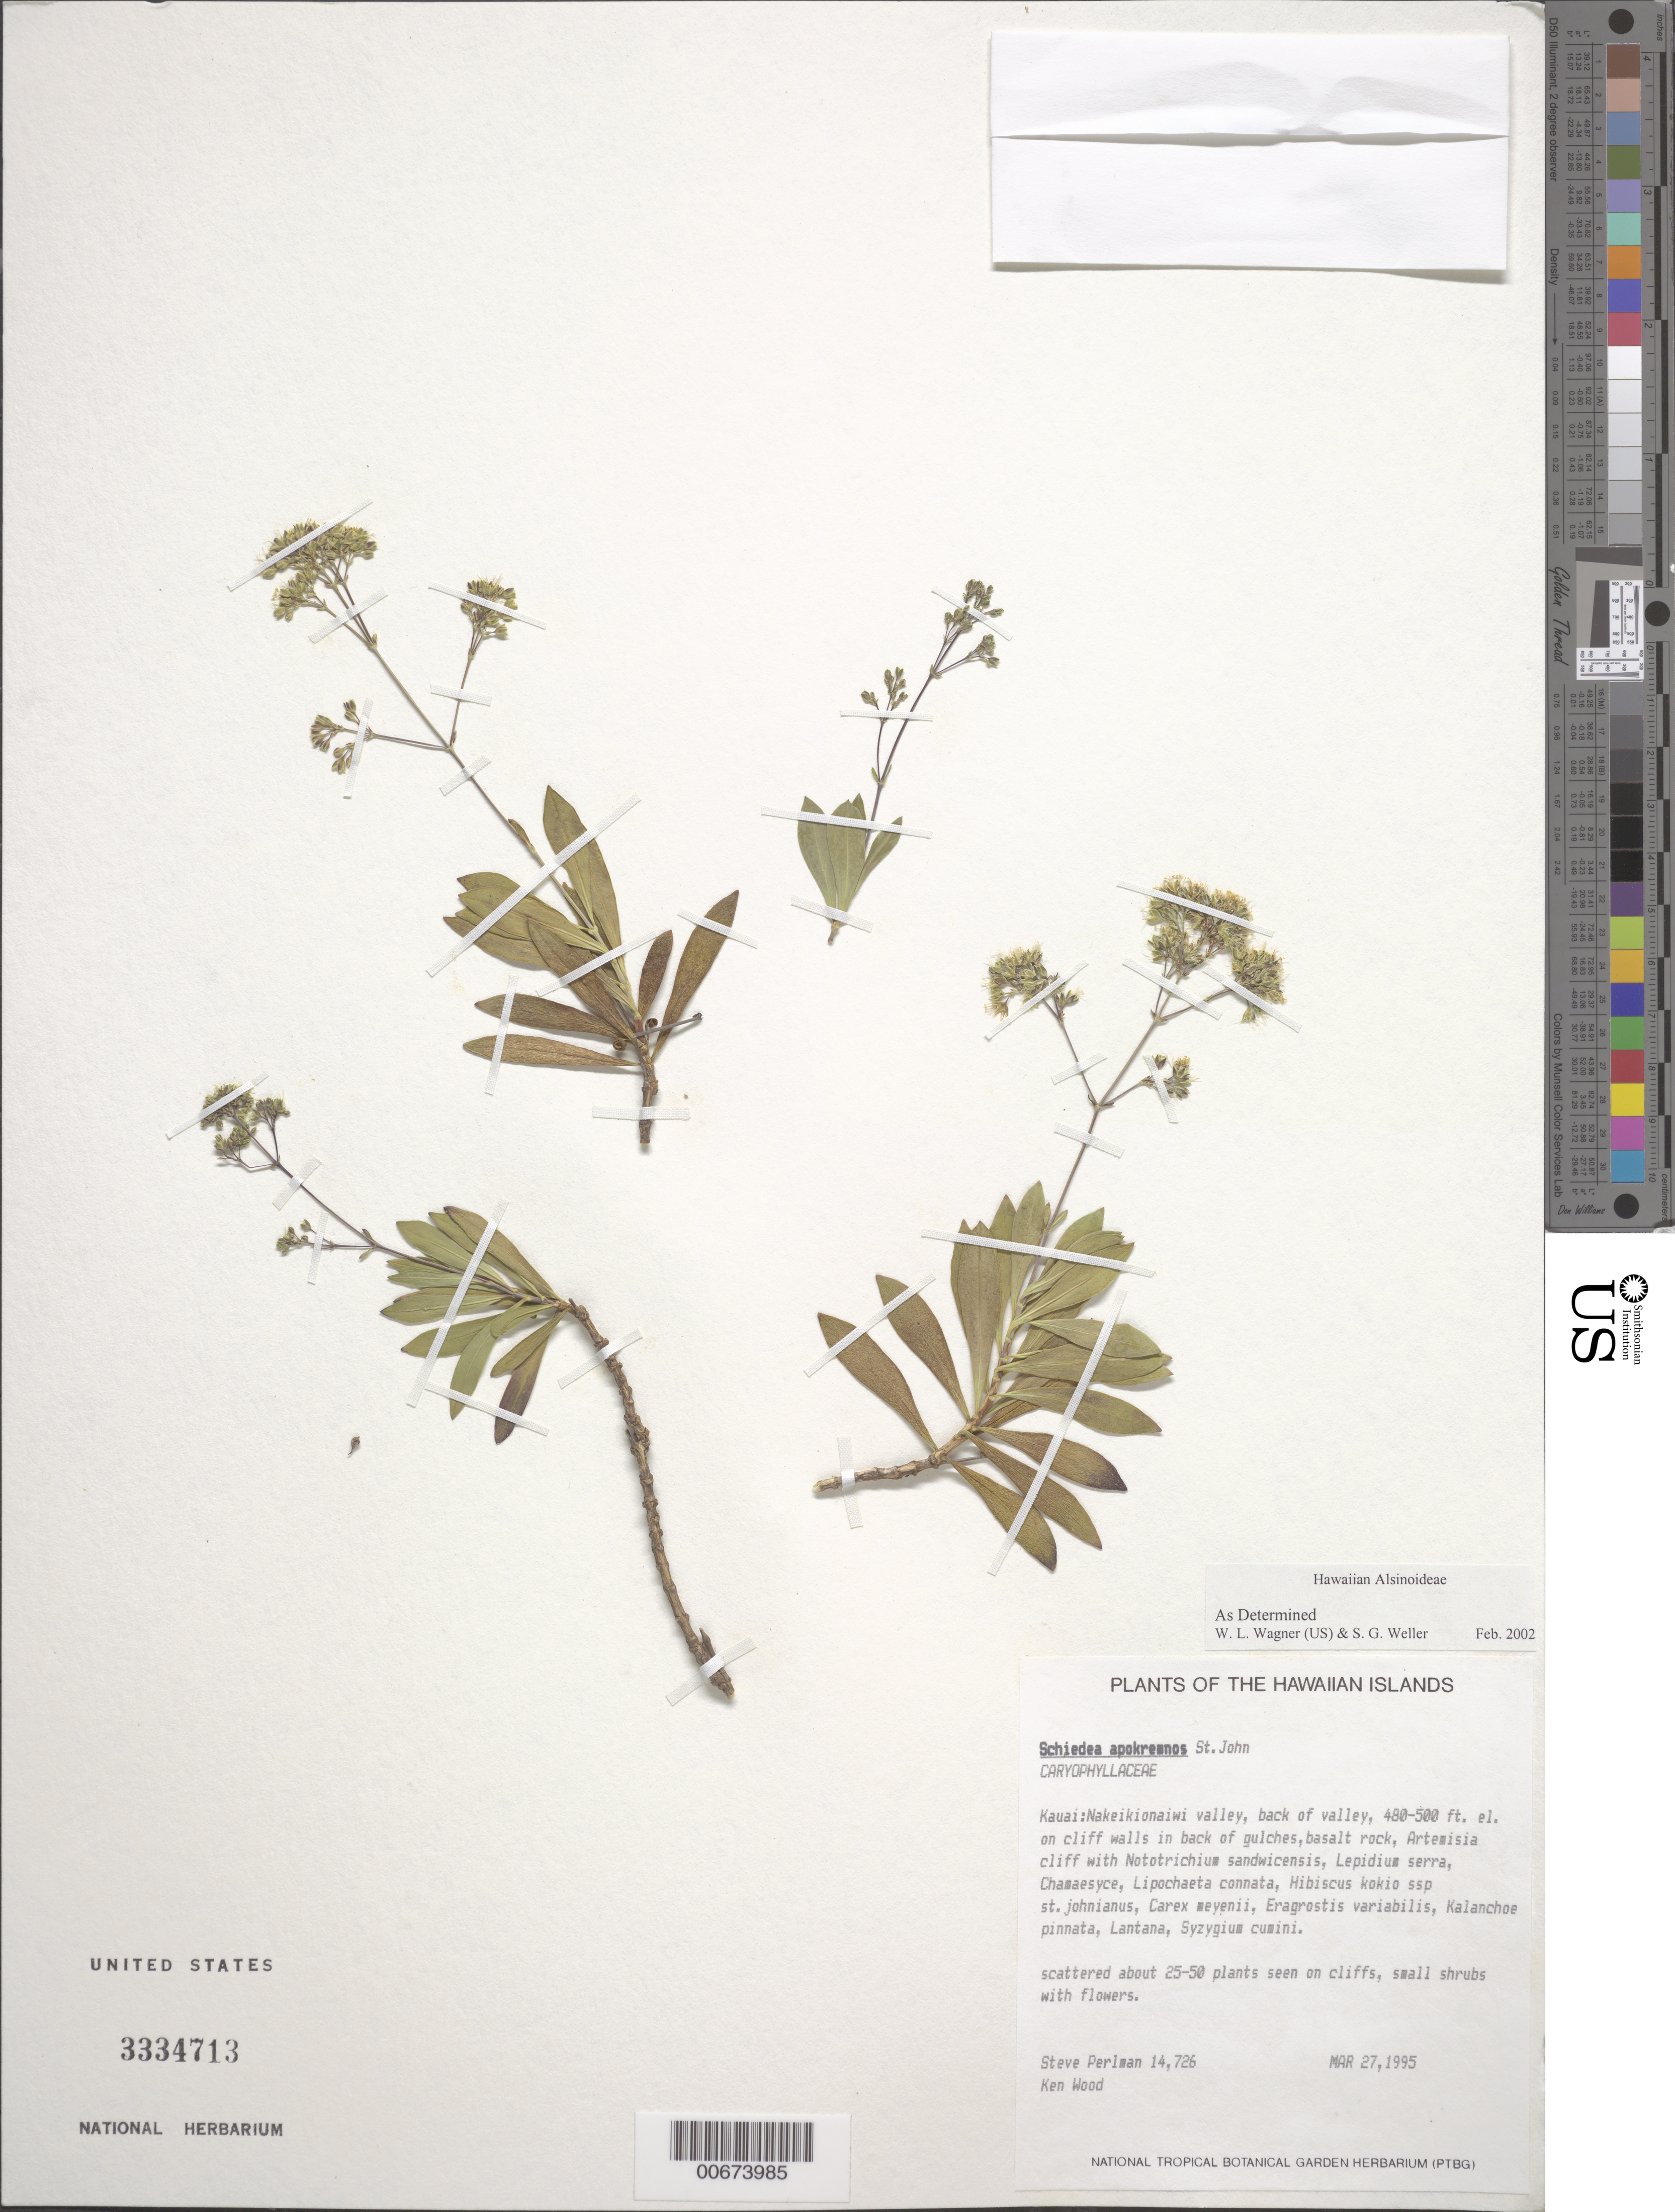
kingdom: Plantae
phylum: Tracheophyta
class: Magnoliopsida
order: Caryophyllales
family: Caryophyllaceae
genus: Schiedea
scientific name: Schiedea apokremnos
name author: H. St. John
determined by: Wagner, W. L.; Weller, Stephen G.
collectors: S. P. Perlman & K. Wood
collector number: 14726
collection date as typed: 27 Mar 1995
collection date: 1995-03-27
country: United States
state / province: Hawaii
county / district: Kauai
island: Kaua'i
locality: Nakeikionaiwi valley, back of valley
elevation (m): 146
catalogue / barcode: US 3334713